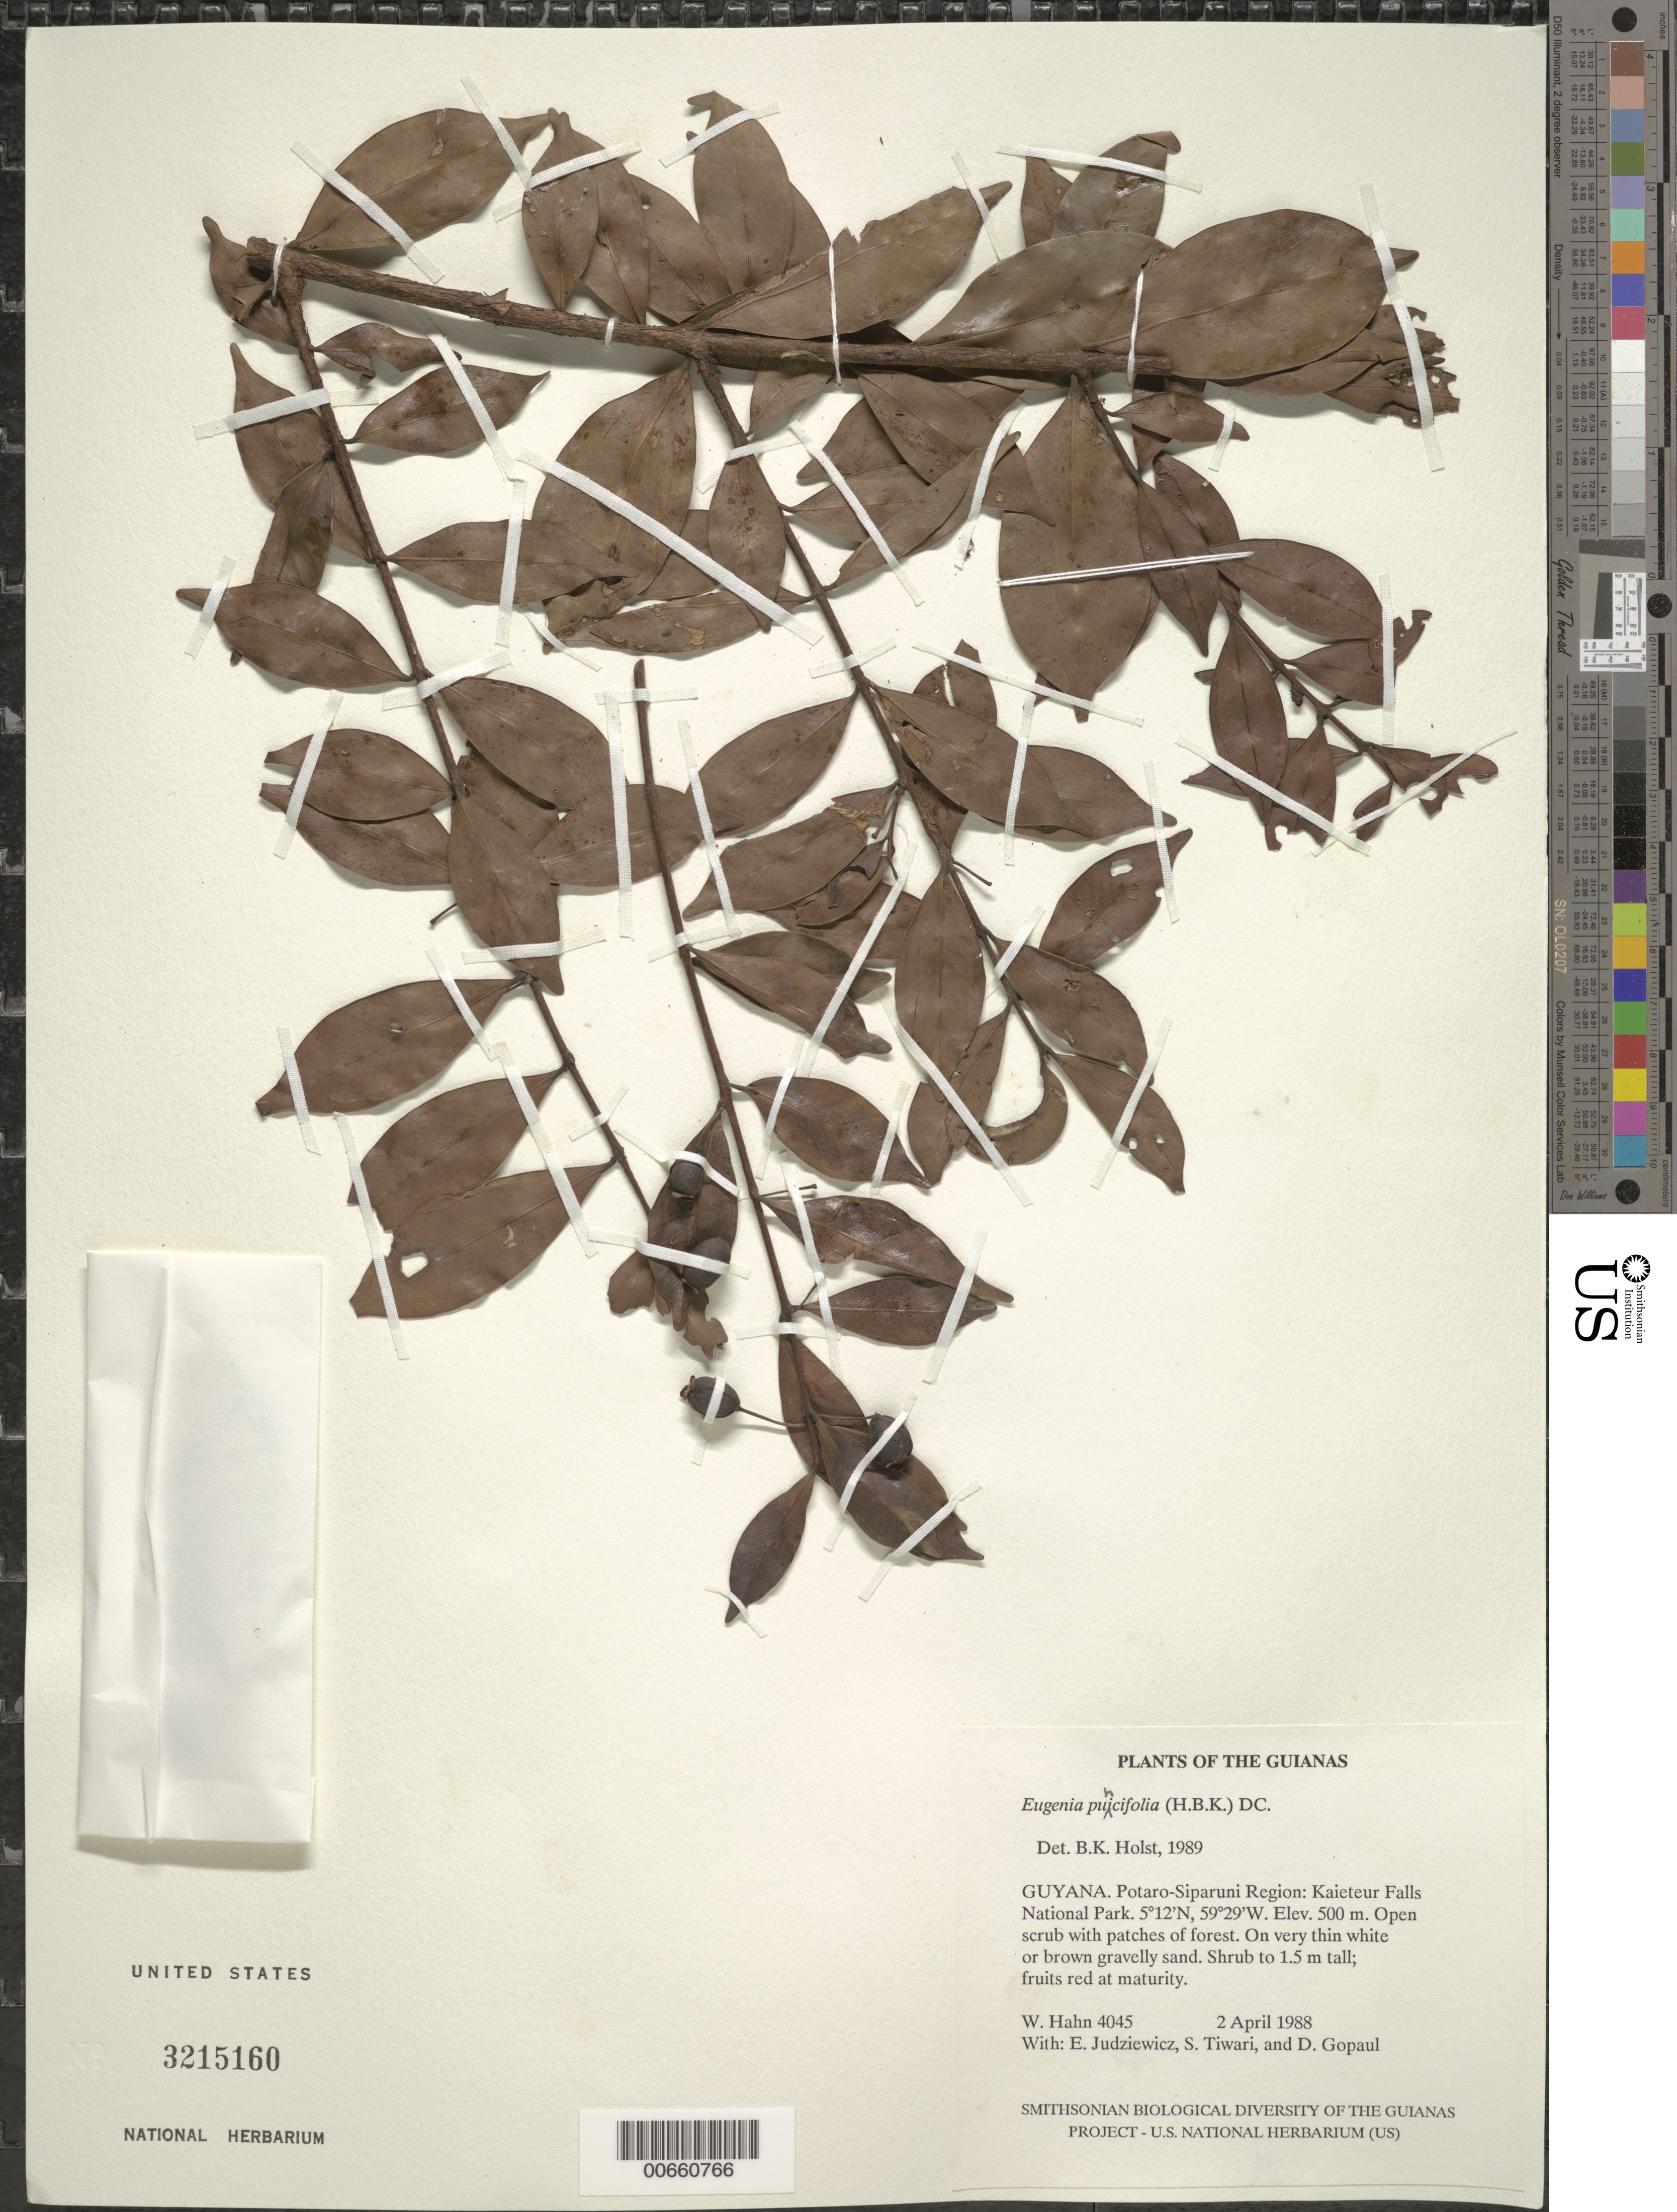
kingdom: Plantae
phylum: Tracheophyta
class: Magnoliopsida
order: Myrtales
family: Myrtaceae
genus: Eugenia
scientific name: Eugenia punicifolia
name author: (Kunth) DC.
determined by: Holst, Bruce K.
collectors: W. Hahn, E. J. Judziewicz, S. Tiwari & D. Gopaul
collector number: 4045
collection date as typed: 2 April 1988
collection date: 1988-04-02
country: Guyana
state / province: Potaro-Siparuni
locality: Kaieteur Falls National Park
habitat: Open scrub with patches of forest. On very thin white or brown gravelly sand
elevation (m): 500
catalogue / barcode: US 3215160